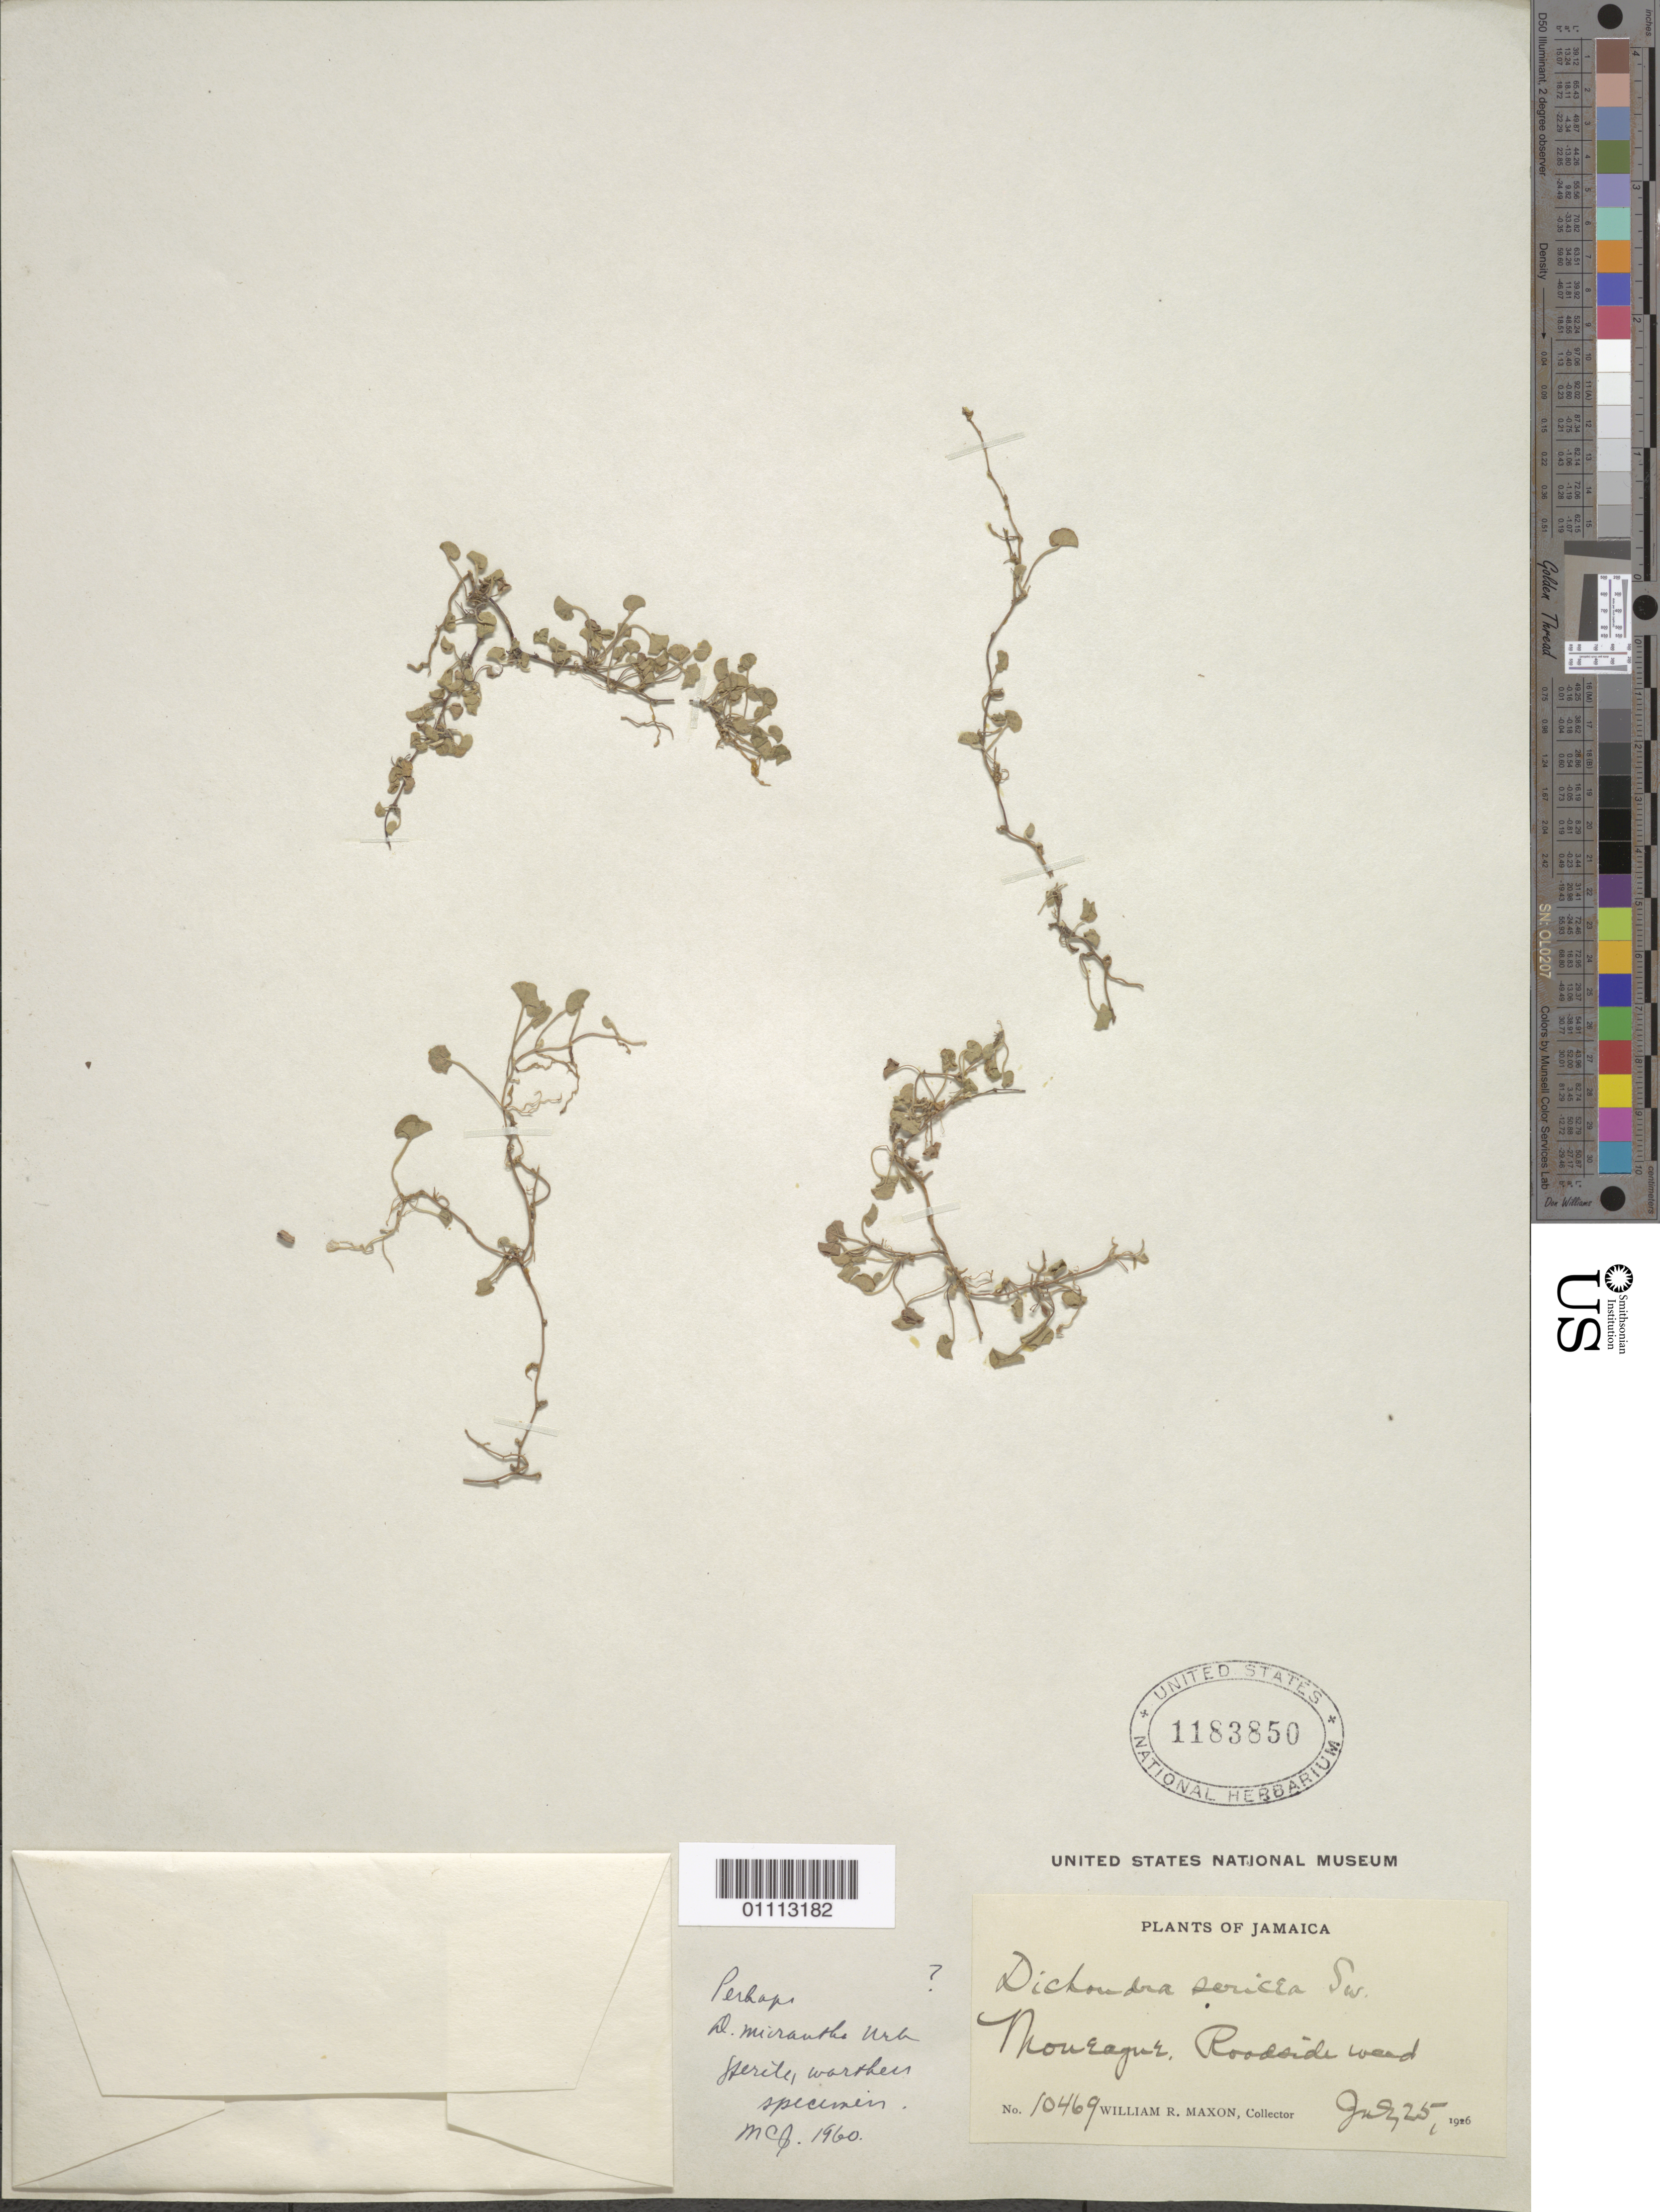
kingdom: Plantae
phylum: Tracheophyta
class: Magnoliopsida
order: Solanales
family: Convolvulaceae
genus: Dichondra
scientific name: Dichondra micrantha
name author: Urb.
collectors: W. R. Maxon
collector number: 10469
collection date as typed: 25 Jul 1926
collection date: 1926-07-25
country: Jamaica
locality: Moueaguz.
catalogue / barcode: US 1183850